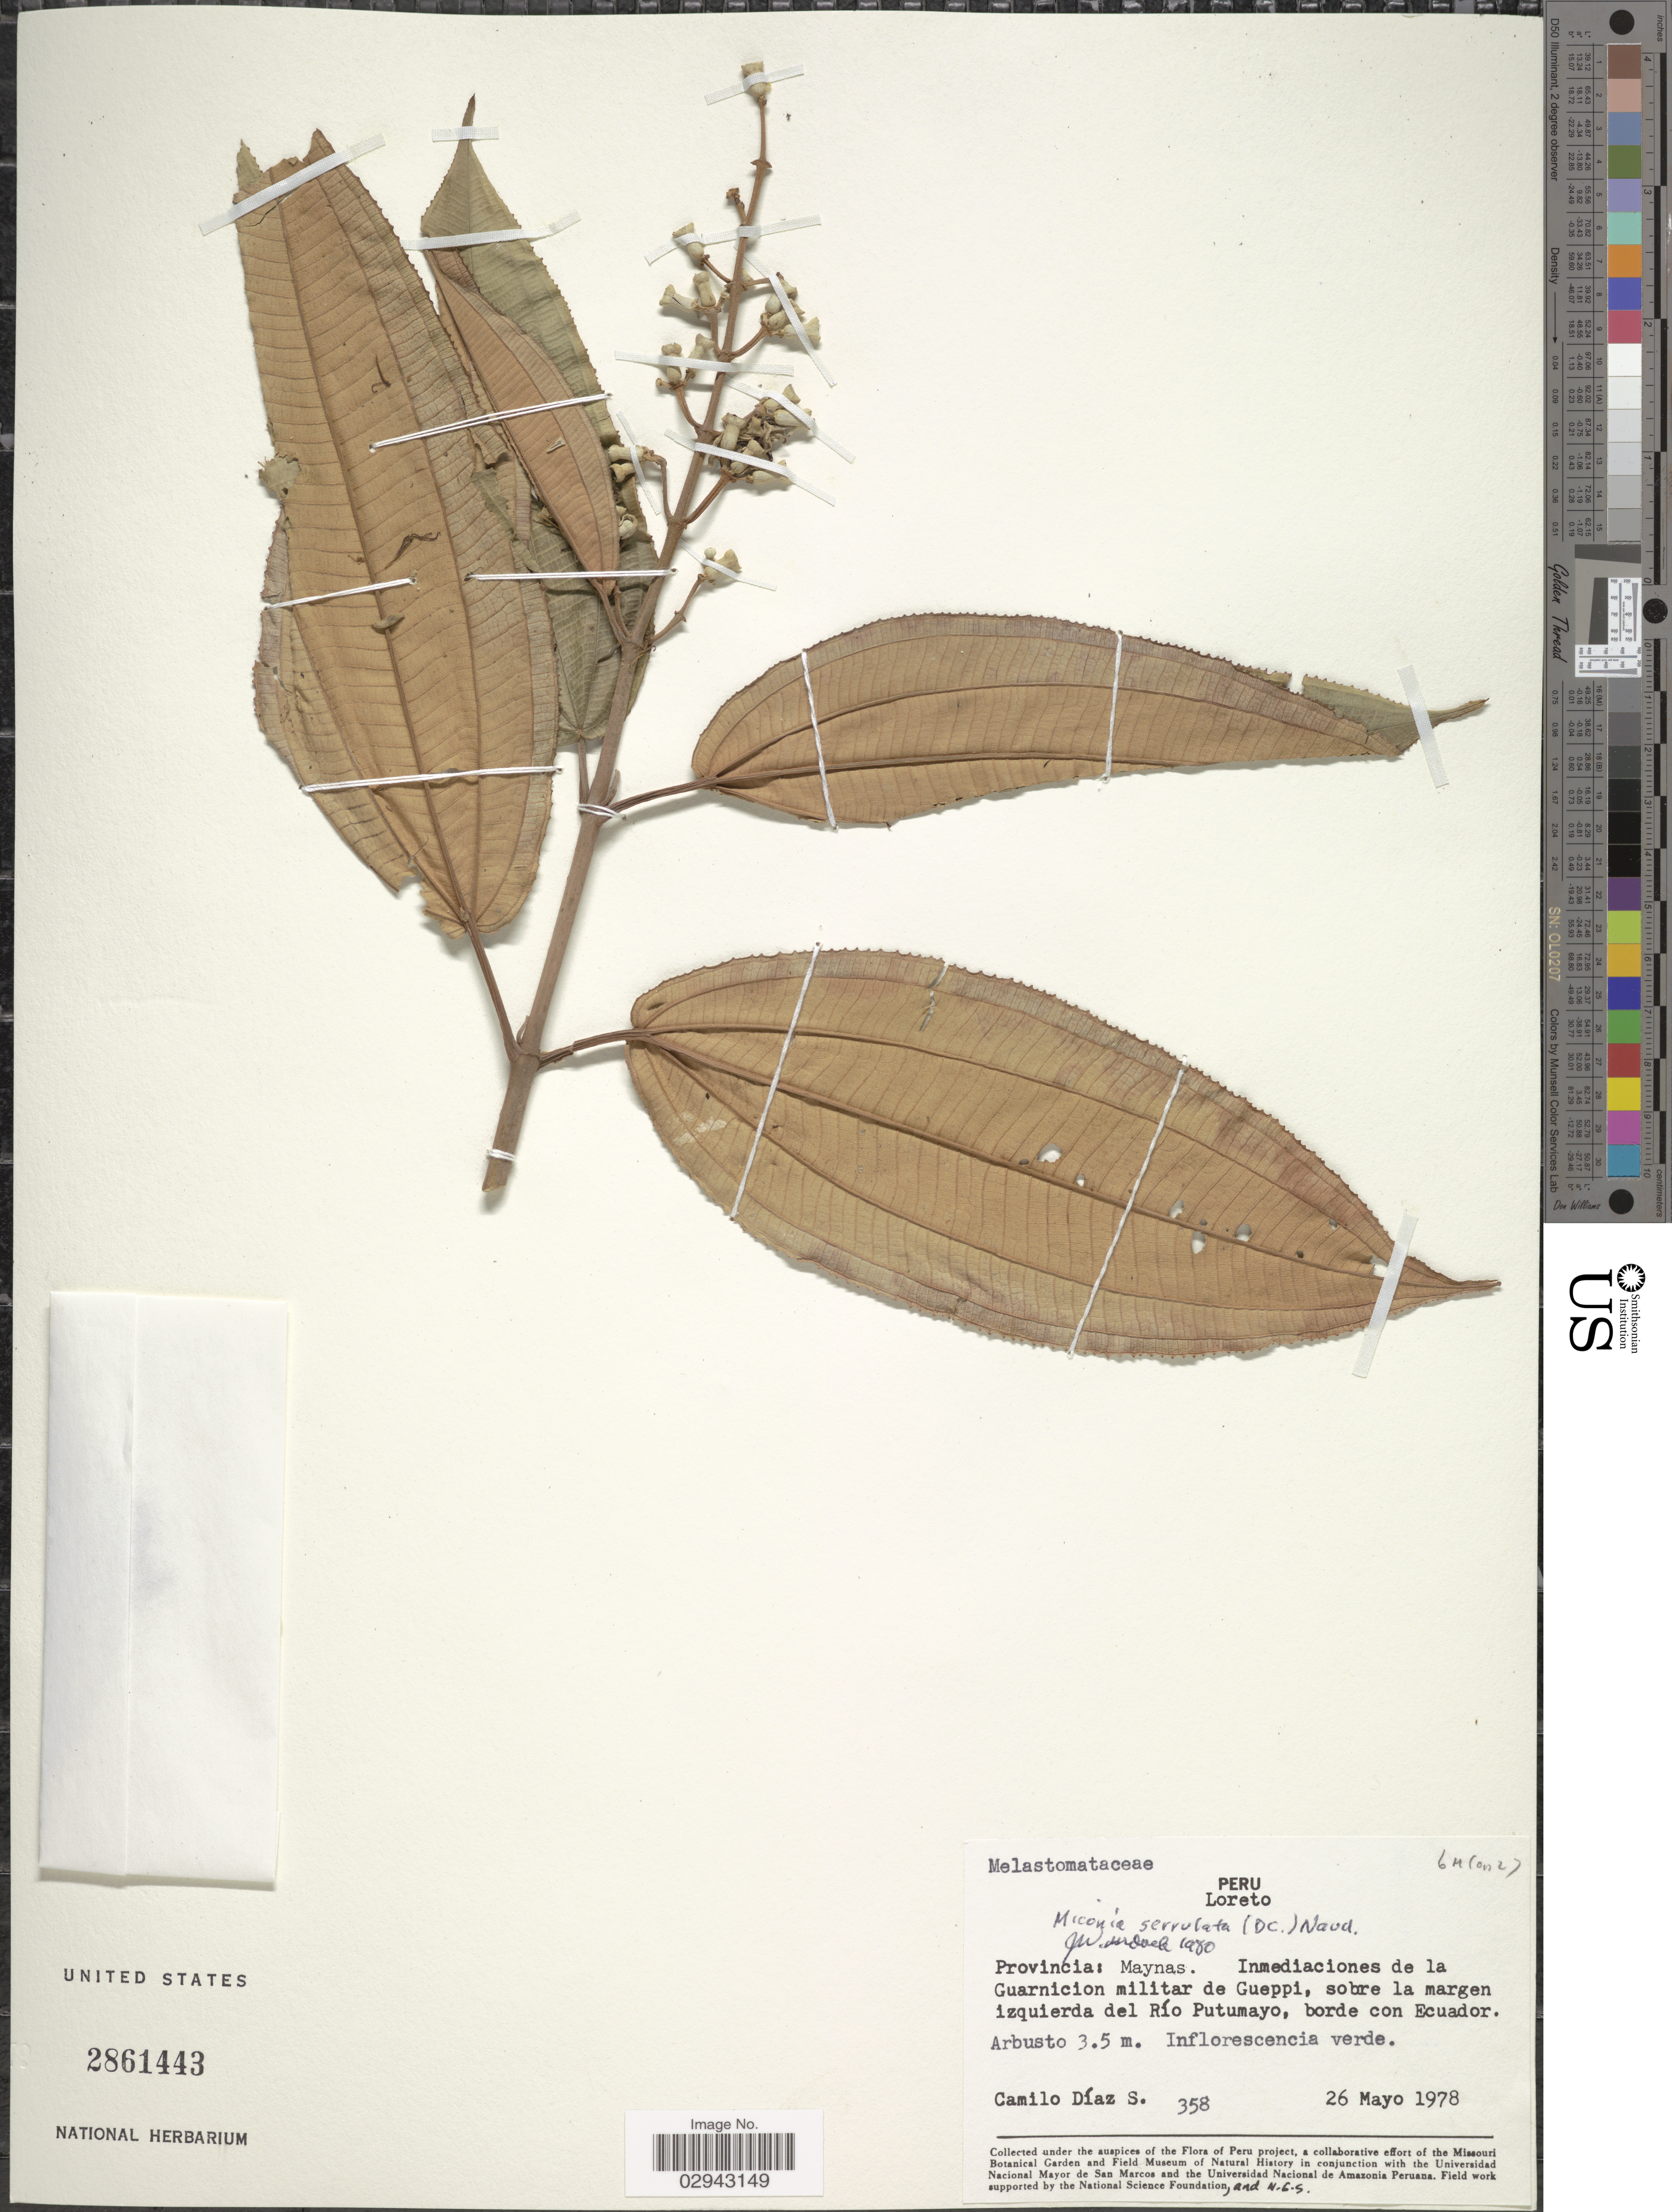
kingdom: Plantae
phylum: Tracheophyta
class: Magnoliopsida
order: Myrtales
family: Melastomataceae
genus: Miconia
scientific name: Miconia serrulata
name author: (DC.) Naudin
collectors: C. Díaz S.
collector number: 358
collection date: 1978-05-26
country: Peru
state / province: Loreto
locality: Provincia: Maynas. Inmediaciones de la Guarnicion militar de Gueppi, sobre la margen izquierda del Río Putumayo, borde con Ecuador.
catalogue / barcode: US 2861443